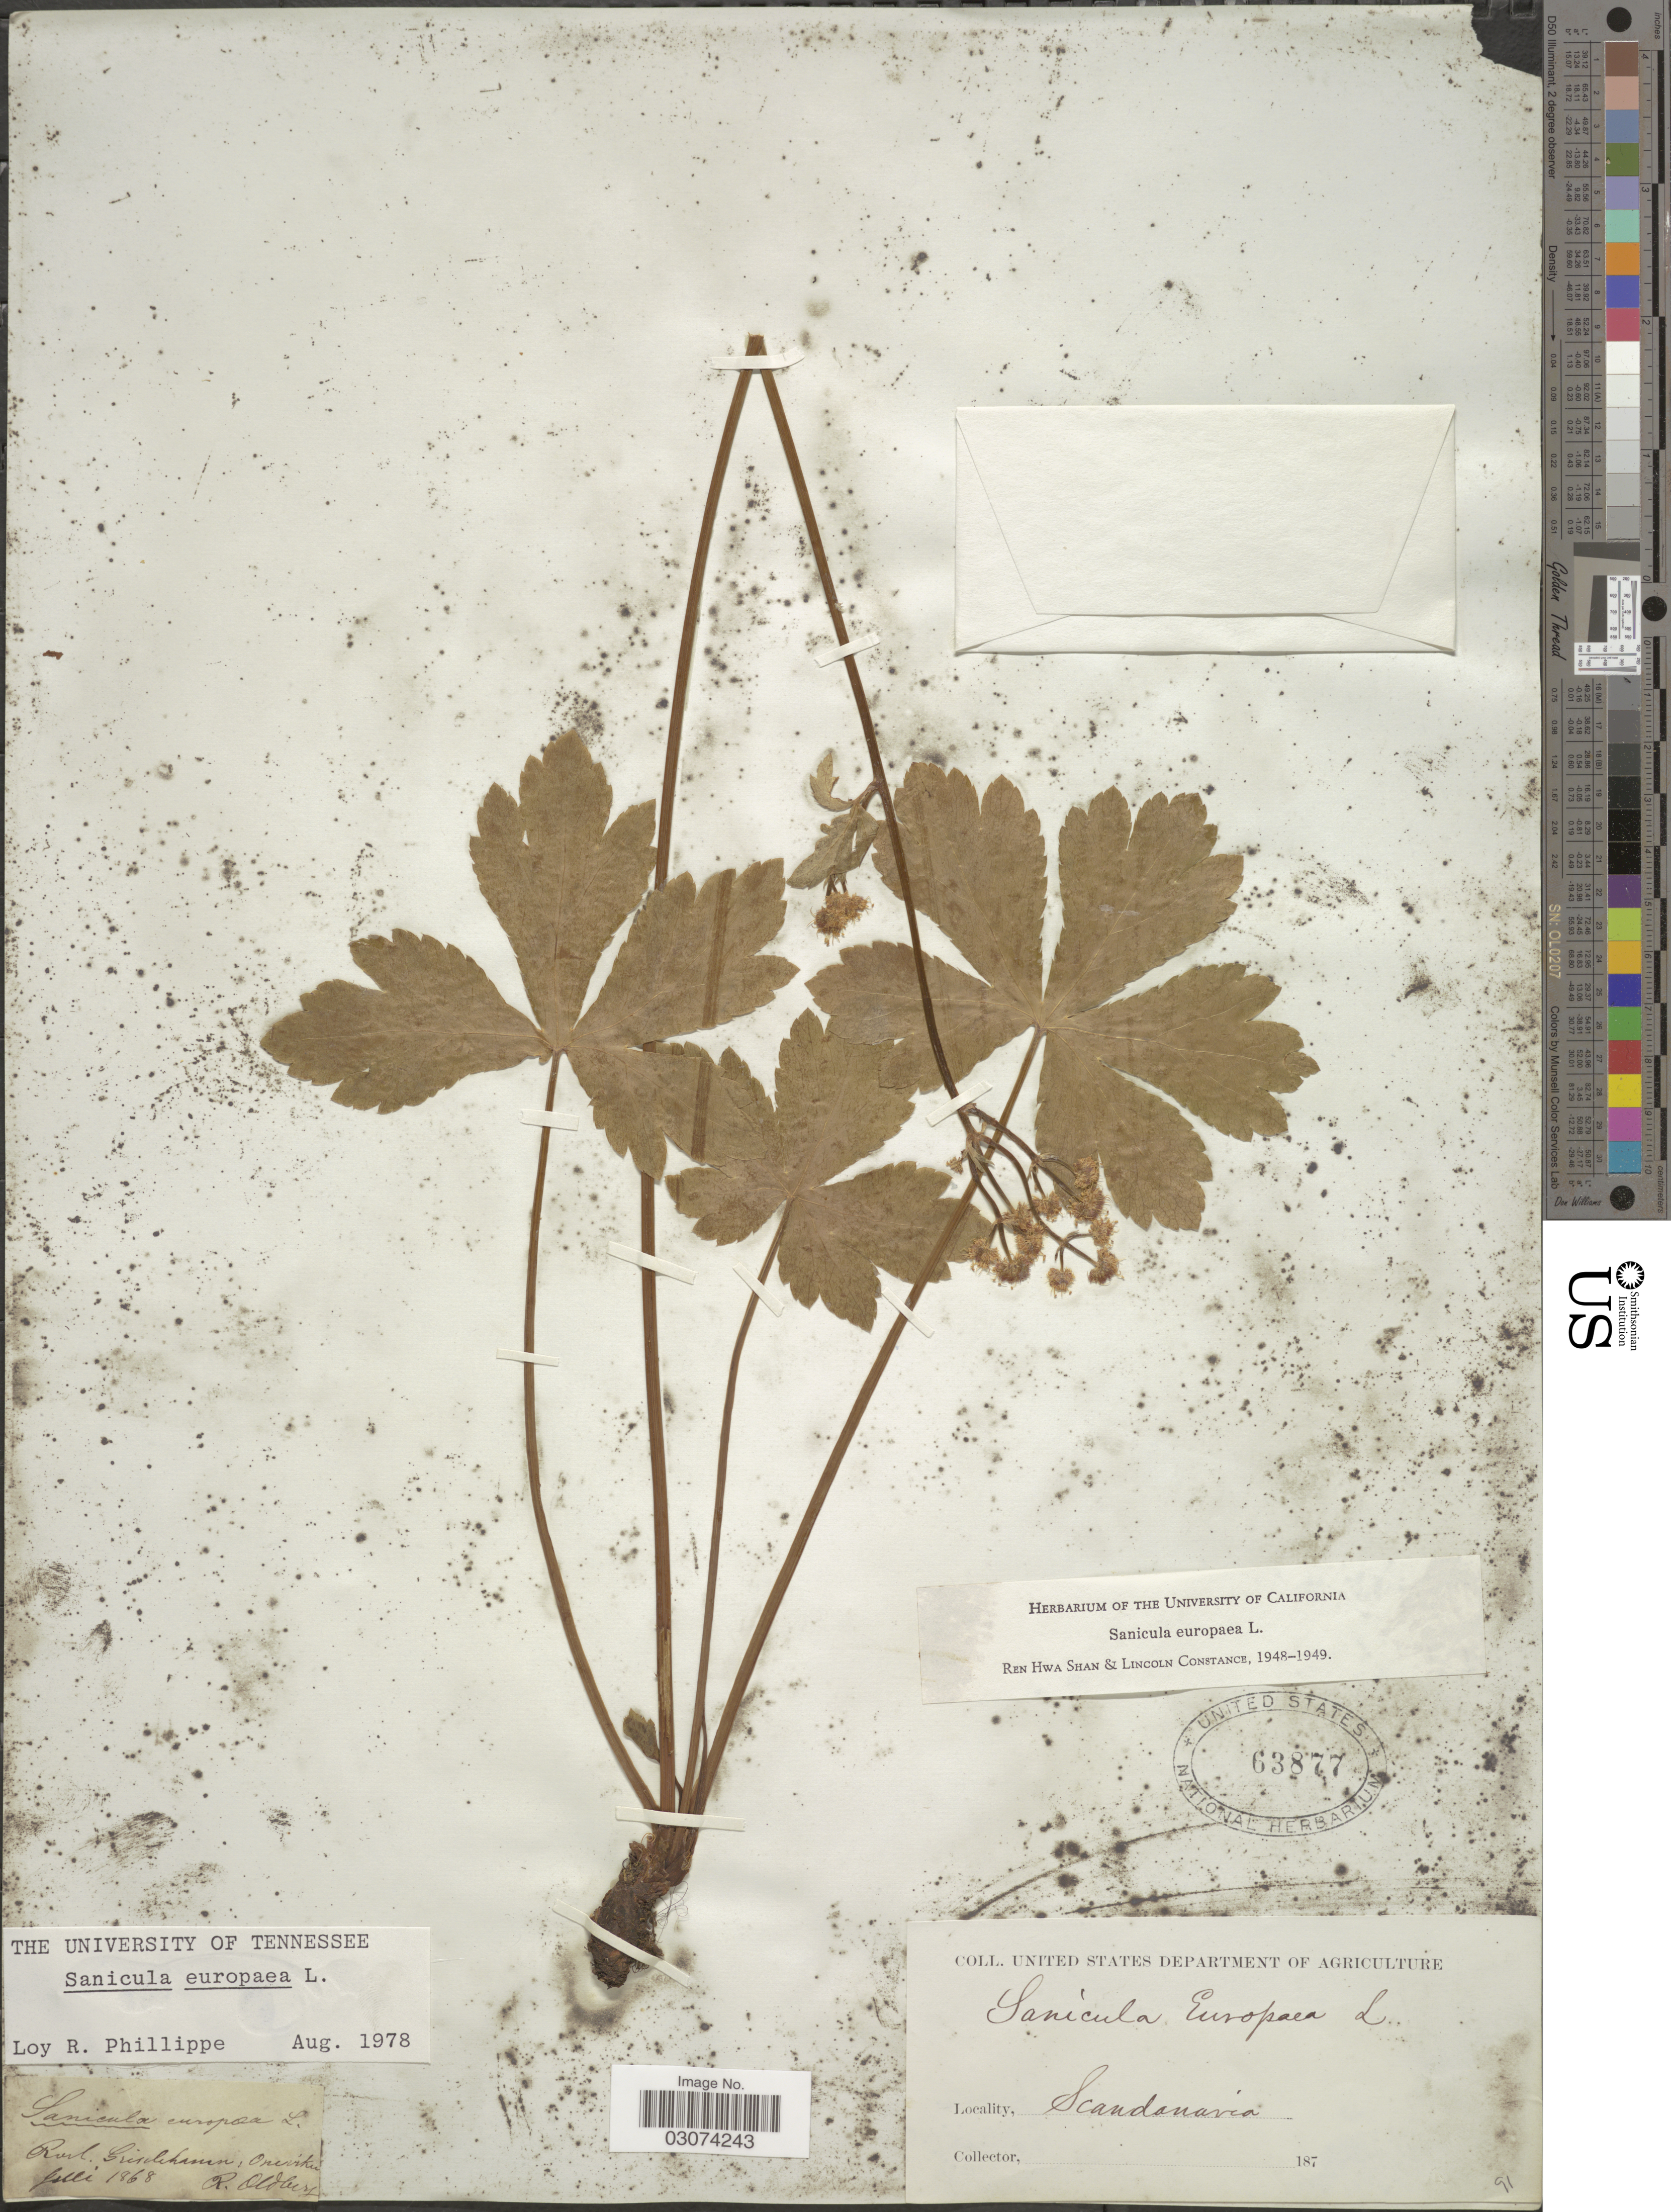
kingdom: Plantae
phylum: Tracheophyta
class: Magnoliopsida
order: Apiales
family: Apiaceae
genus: Sanicula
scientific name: Sanicula europaea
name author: L.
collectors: R. Oldberg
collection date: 1868-07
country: Sweden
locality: Rosl. Grisslehamn; Oreviken.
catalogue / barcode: US 63877